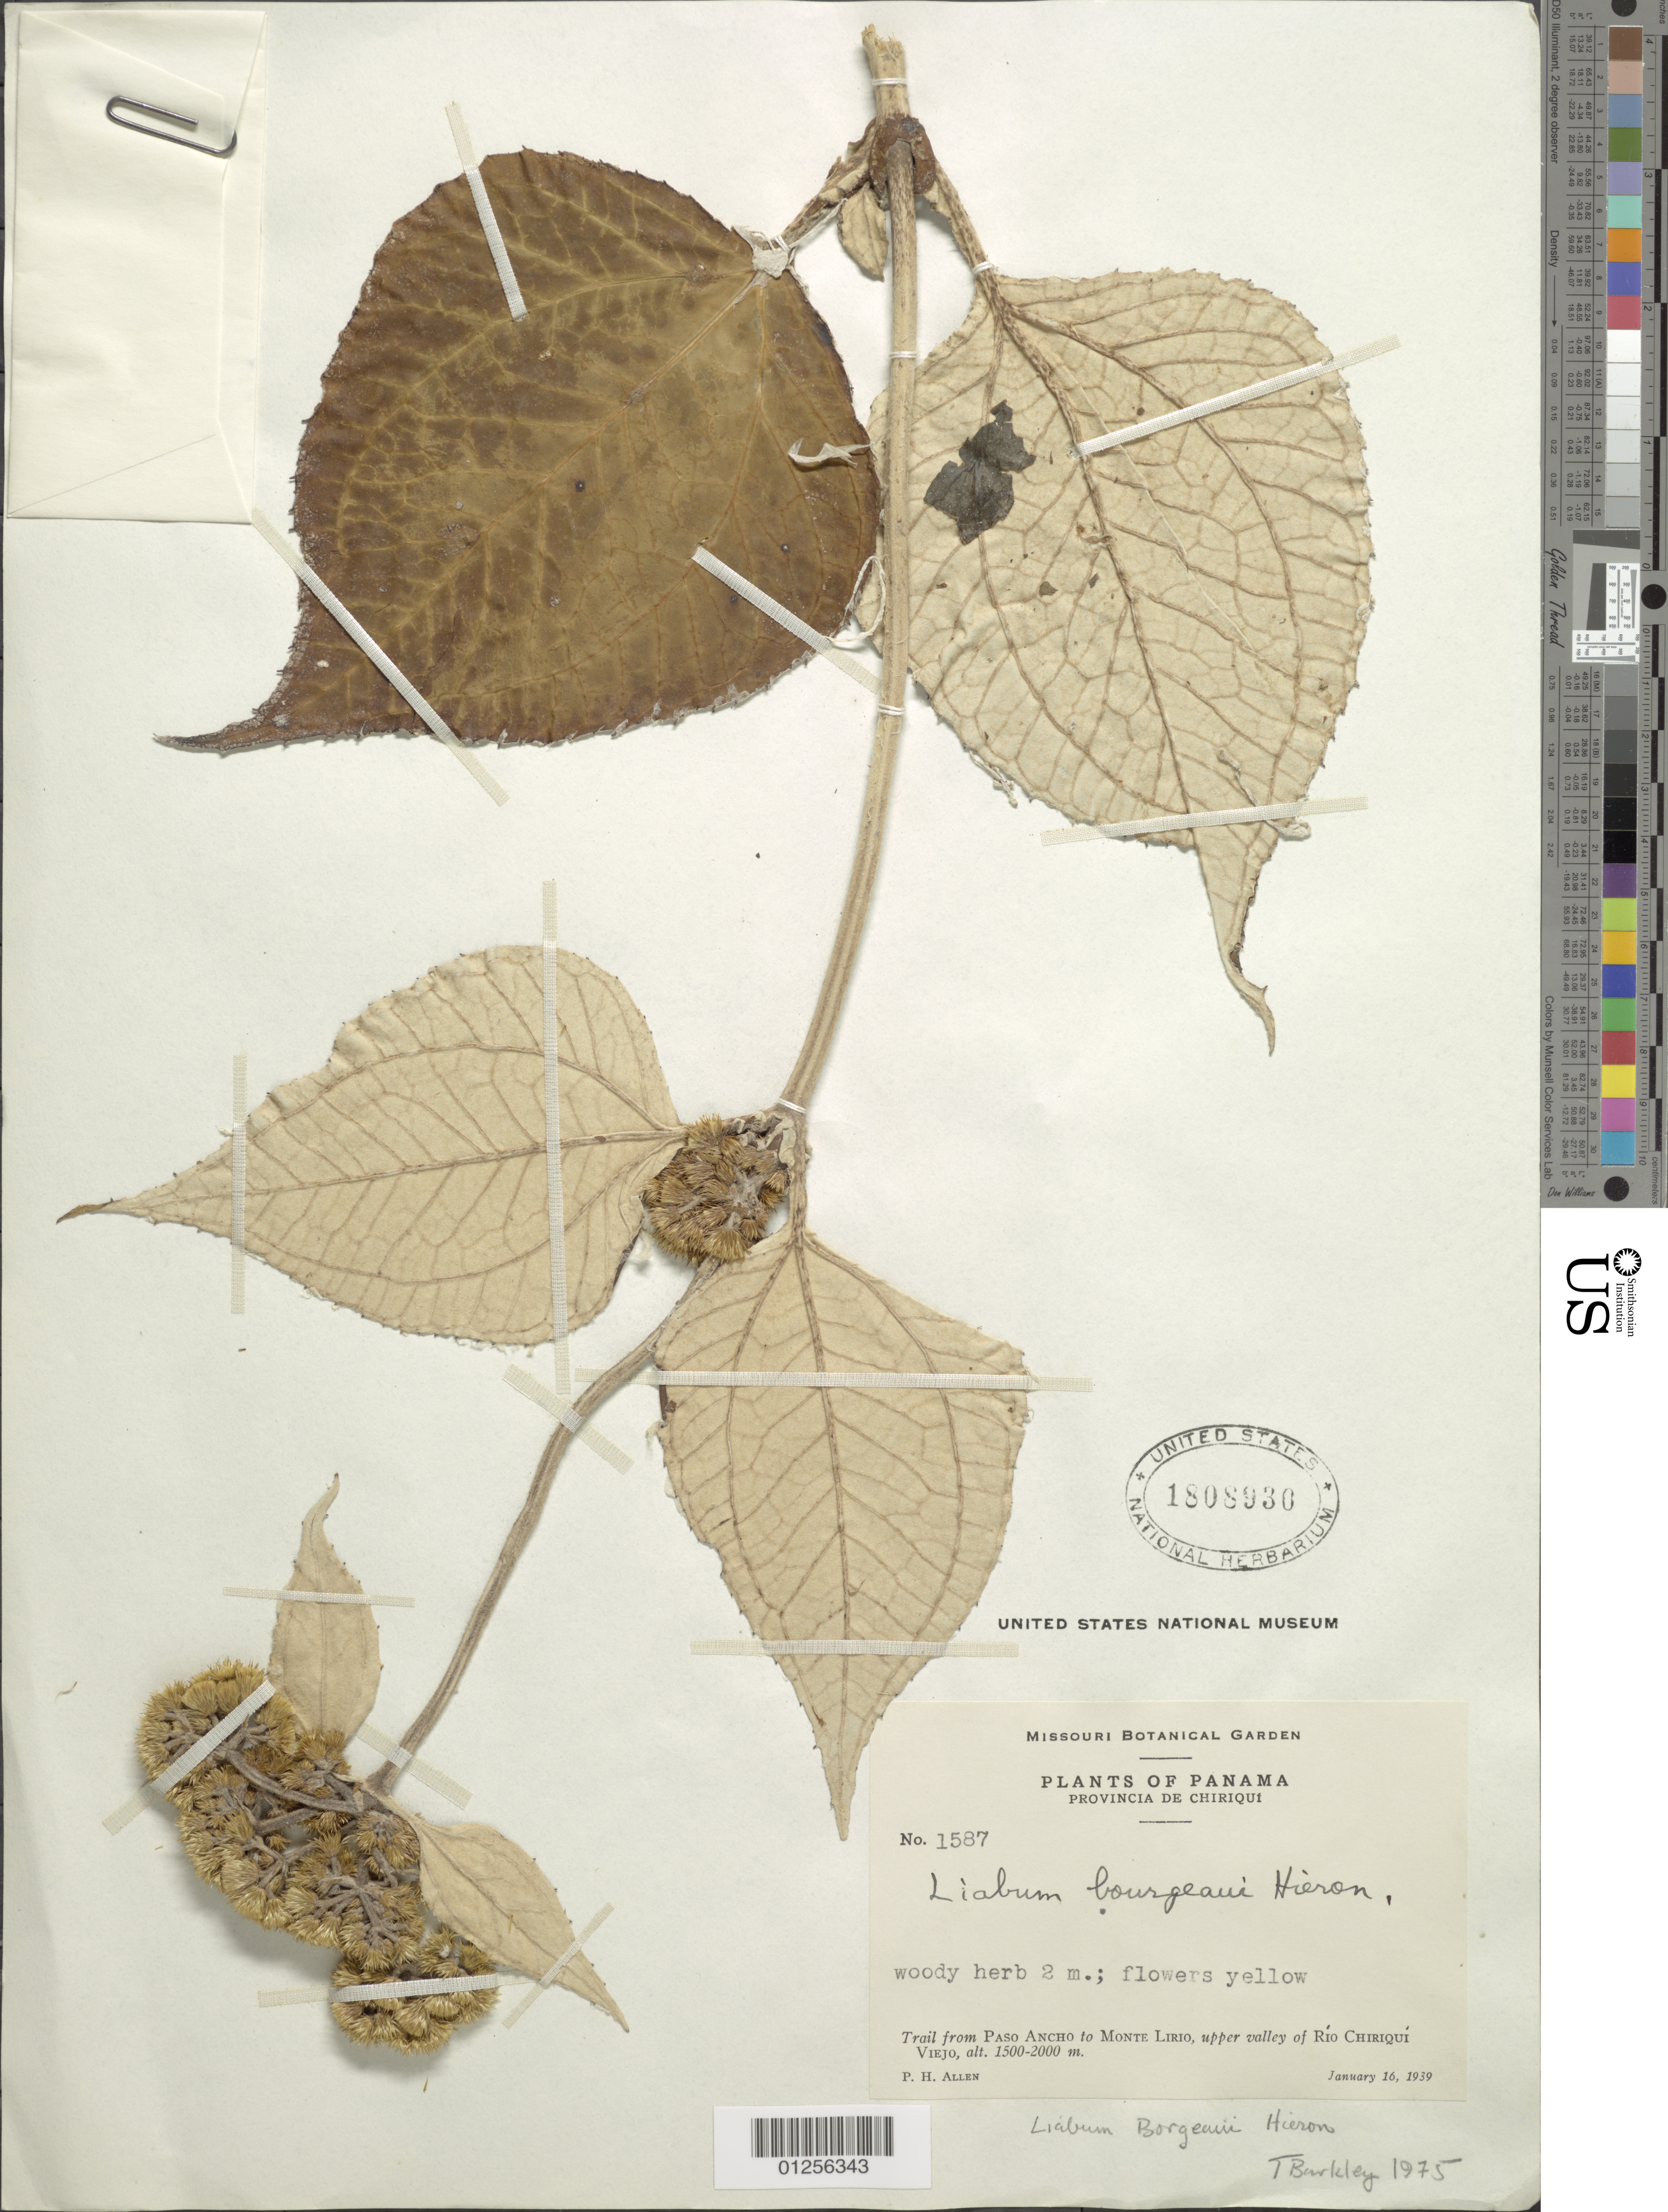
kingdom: Plantae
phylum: Tracheophyta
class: Magnoliopsida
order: Asterales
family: Asteraceae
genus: Liabum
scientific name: Liabum bourgeaui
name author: Hieron.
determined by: Barkley, Theodore M.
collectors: P. H. Allen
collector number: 1587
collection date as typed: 16 January 1939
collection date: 1939-01-16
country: Panama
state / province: Chiriqui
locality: Paso Ancho to Monte Lirio trail, upper valley of Rio Chiriqui Viejo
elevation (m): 457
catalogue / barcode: US 1808930